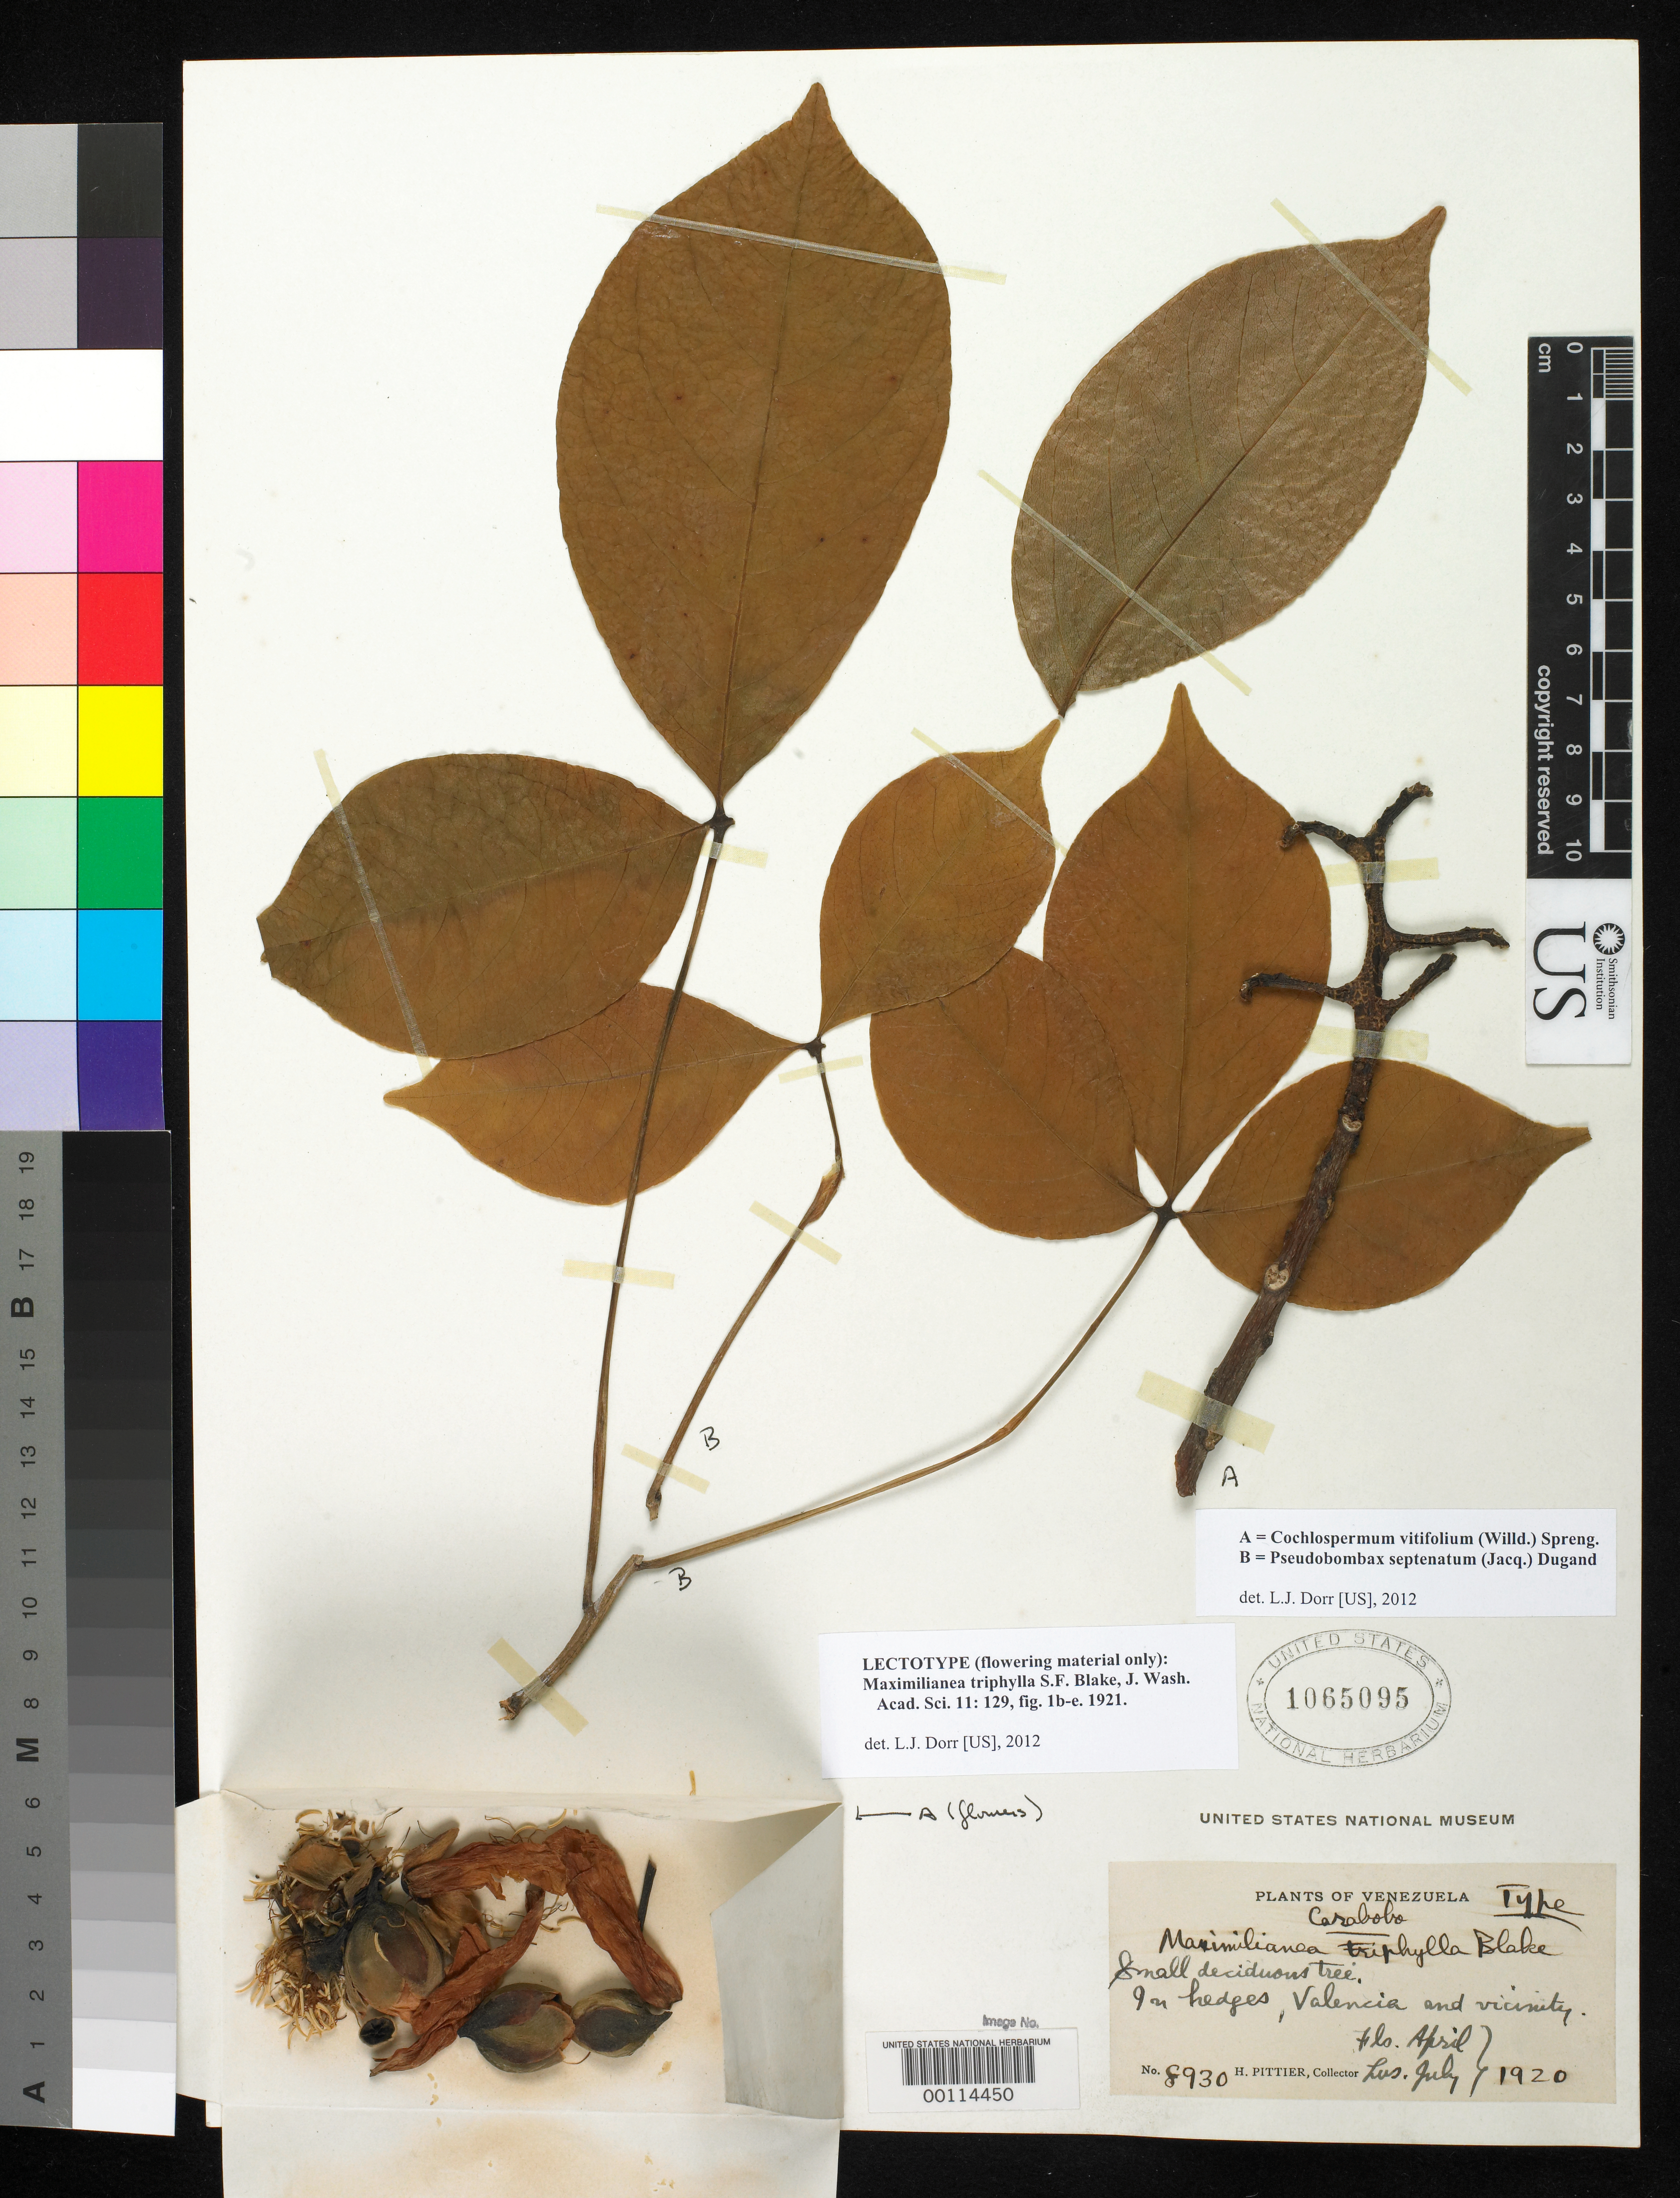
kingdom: Plantae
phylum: Tracheophyta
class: Magnoliopsida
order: Malvales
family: Cochlospermaceae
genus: Maximilianea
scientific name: Maximilianea triphylla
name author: S.F. Blake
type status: Lectotype; Syntype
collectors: H. F. Pittier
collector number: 8930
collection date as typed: Fls. April 1920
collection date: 1920-04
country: Venezuela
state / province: Carabobo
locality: Valencia and vicinity.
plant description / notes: See lectotypification by L.J. Dorr (2012) for discussion of typification. Although protologue explicitly cites USNH 1065095 as "Type" and this sheet was annotated by Blake as "Type", both collections on sheet are cited (April, flowers; July, leaves; i.e., syntypes) and the two are apparently different taxa; leaves are Pseudobombax septenatum (Jacq.) Dugand (Malvaceae) and are excluded from the type.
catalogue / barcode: US 1065095